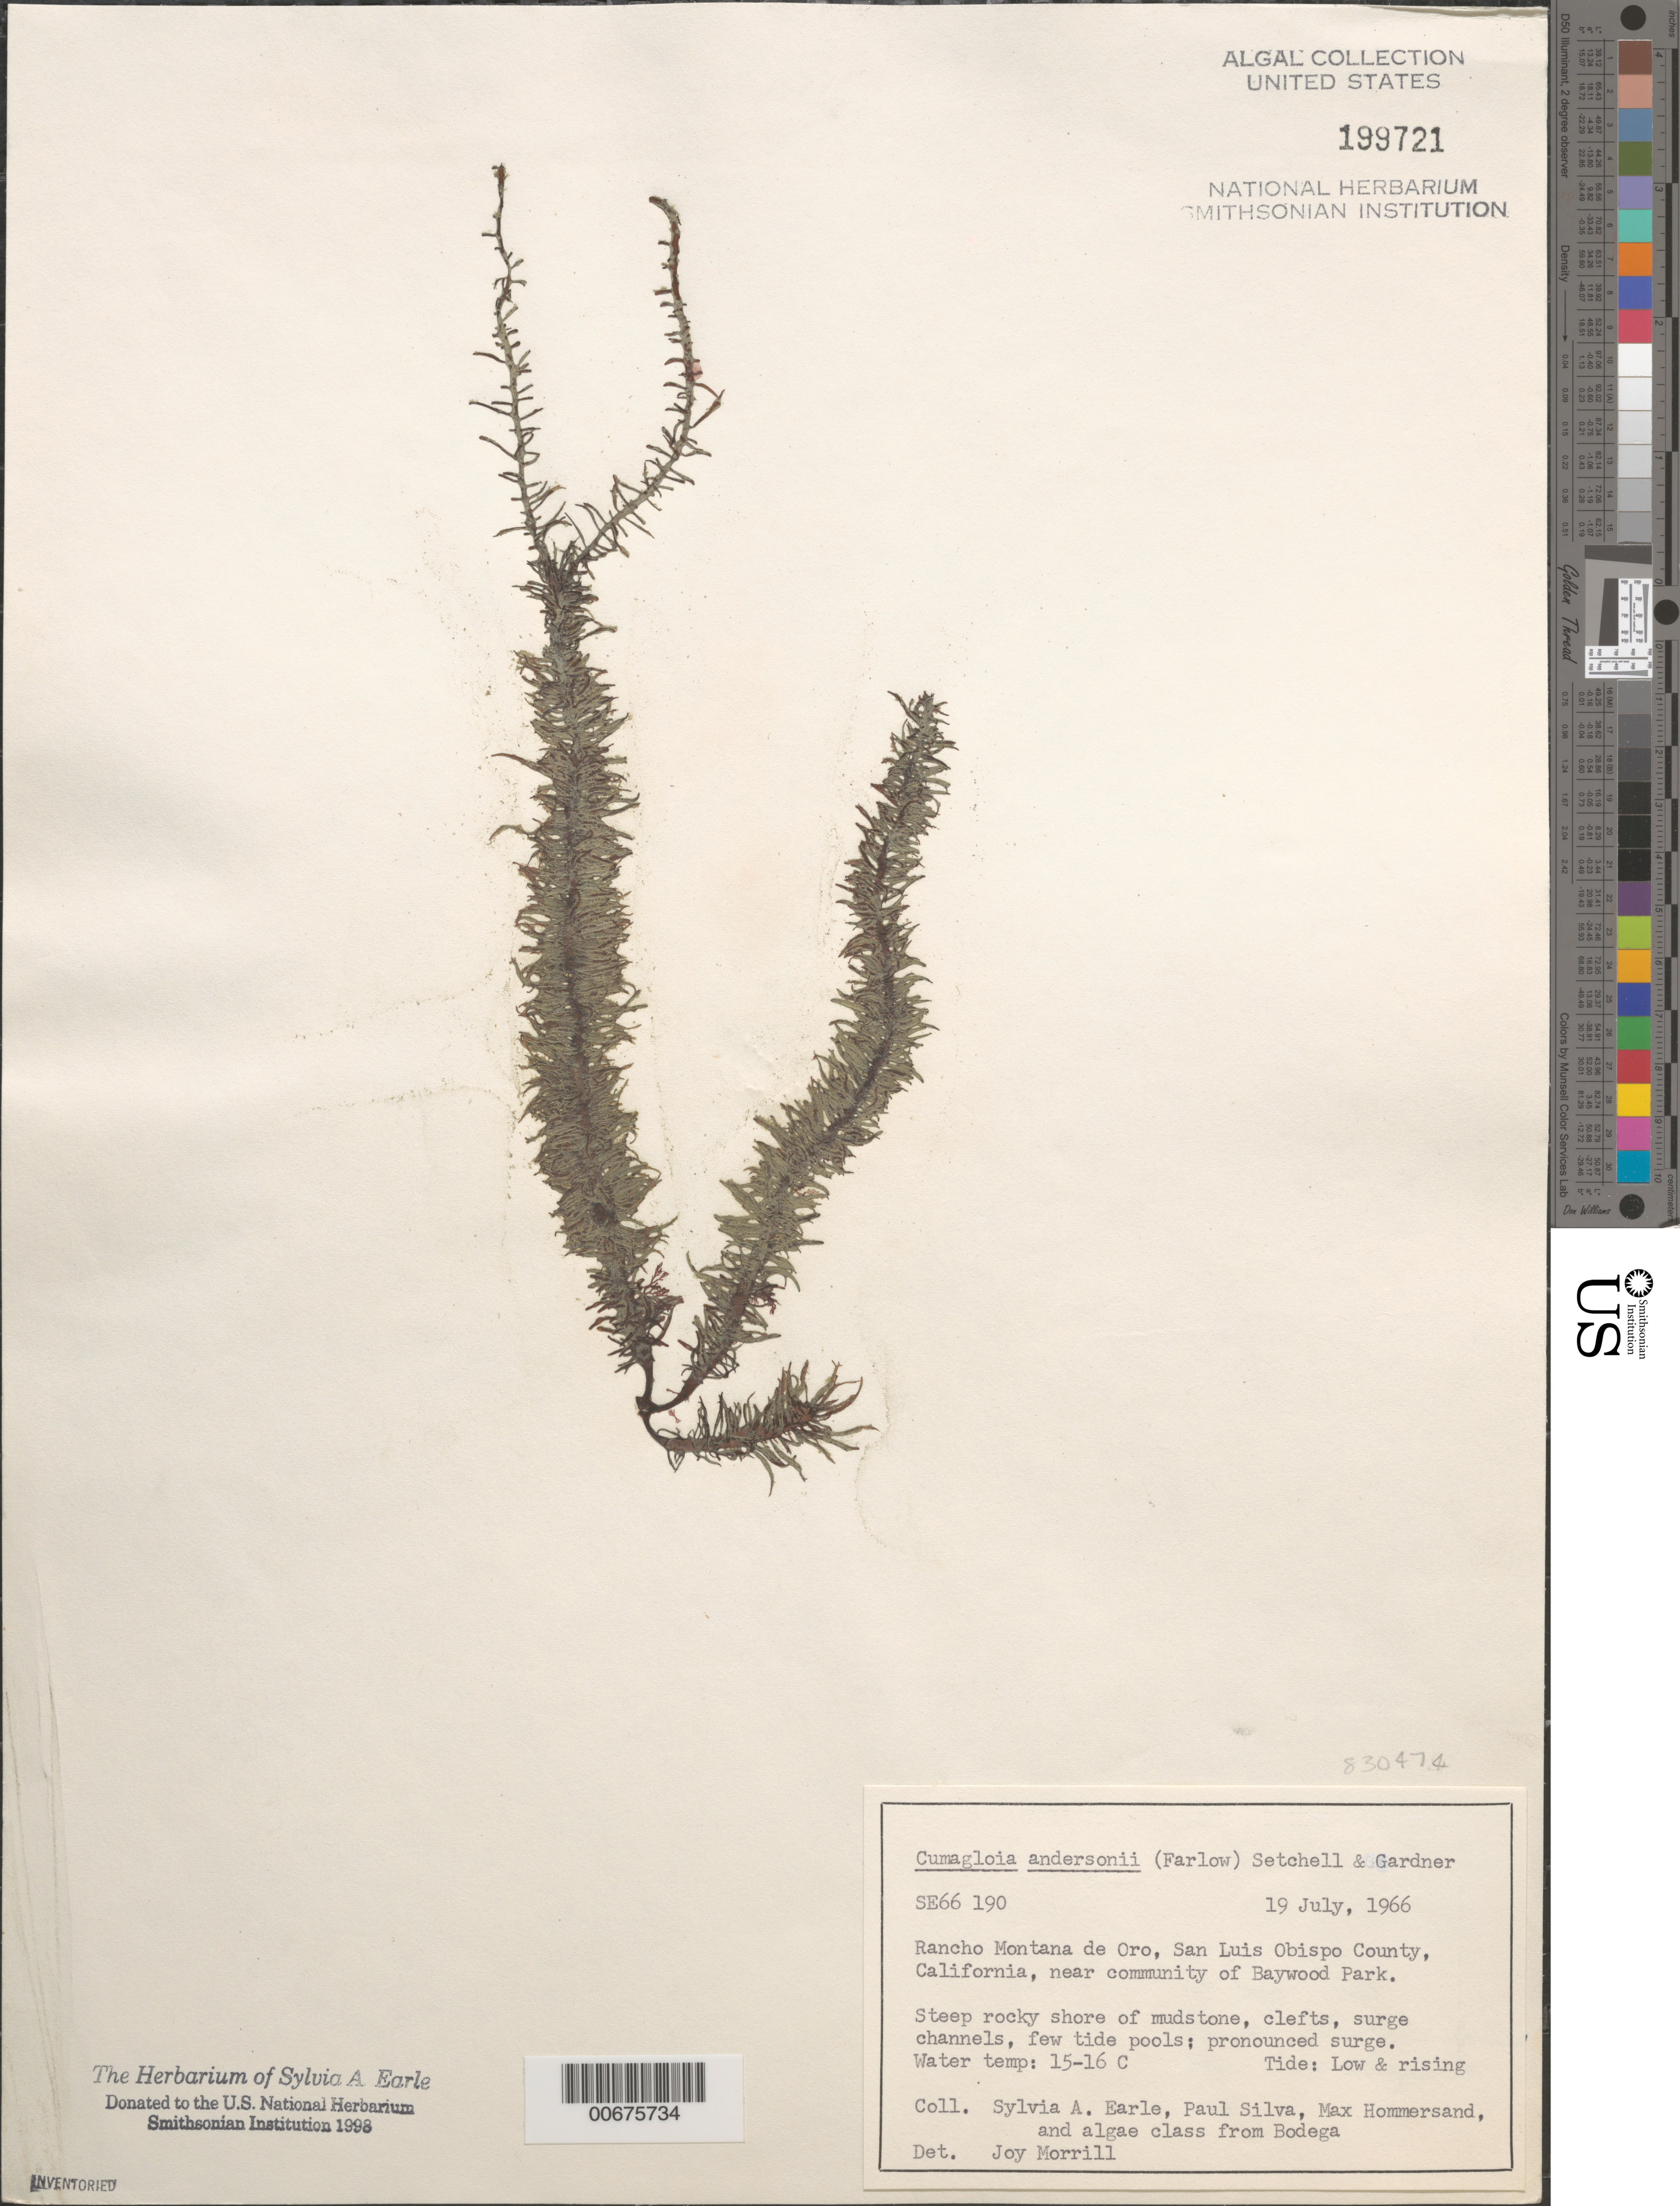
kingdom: Plantae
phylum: Rhodophyta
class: Florideophyceae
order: Nemaliales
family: Liagoraceae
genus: Cumagloia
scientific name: Cumagloia andersonii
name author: (Farl.) Setch. & N.L. Gardner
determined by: Morrill, J.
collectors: S. A. Earle, P. C. Silva, M. H. Hommersand & Bodega Algae Class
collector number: SE 66190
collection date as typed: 19 Jul 1966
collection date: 1966-07-19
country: United States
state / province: California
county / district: San Luis Obispo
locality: Rancho Montana de Oro, near Baywood Park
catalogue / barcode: US 199721